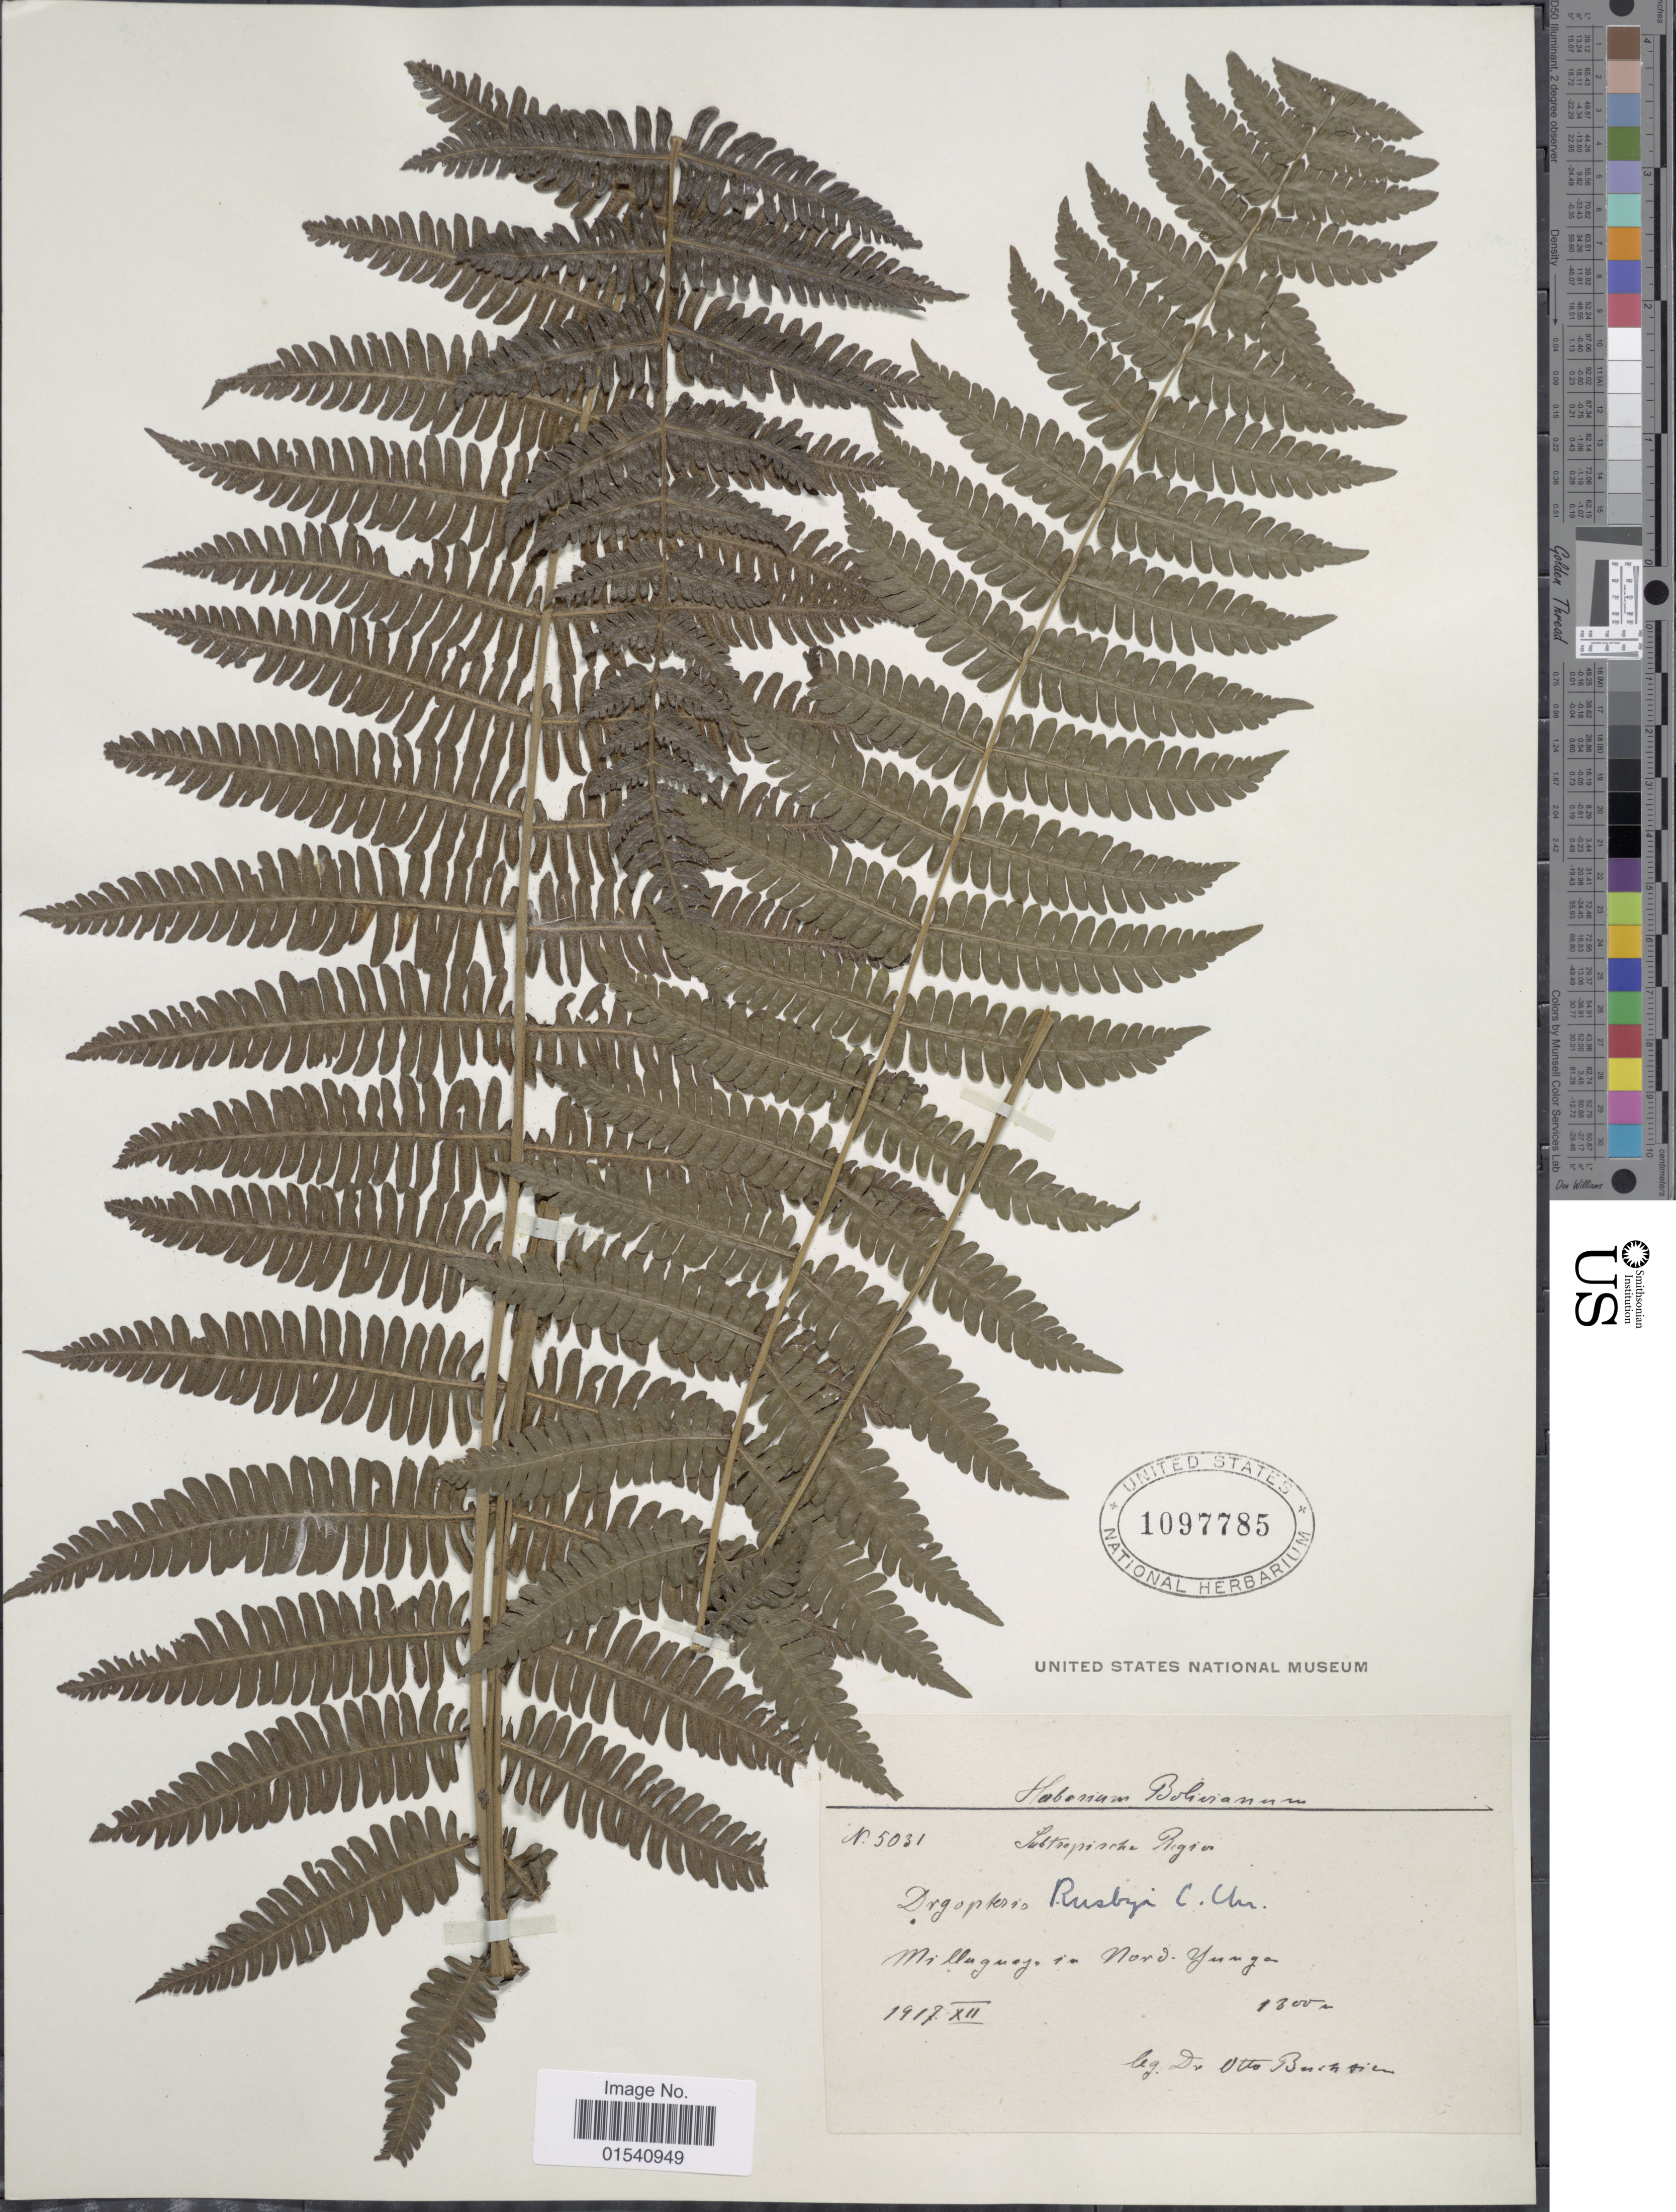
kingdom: Plantae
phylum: Tracheophyta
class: Polypodiopsida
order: Polypodiales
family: Thelypteridaceae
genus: Amauropelta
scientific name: Amauropelta rusbyi (C. Chr.) comb. nov., ined 2015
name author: (C. Chr.)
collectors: O. Buchtien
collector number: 5031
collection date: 1917-12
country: Bolivia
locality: Millaguaya in Nord-Yungas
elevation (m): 1300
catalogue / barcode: US 1097785